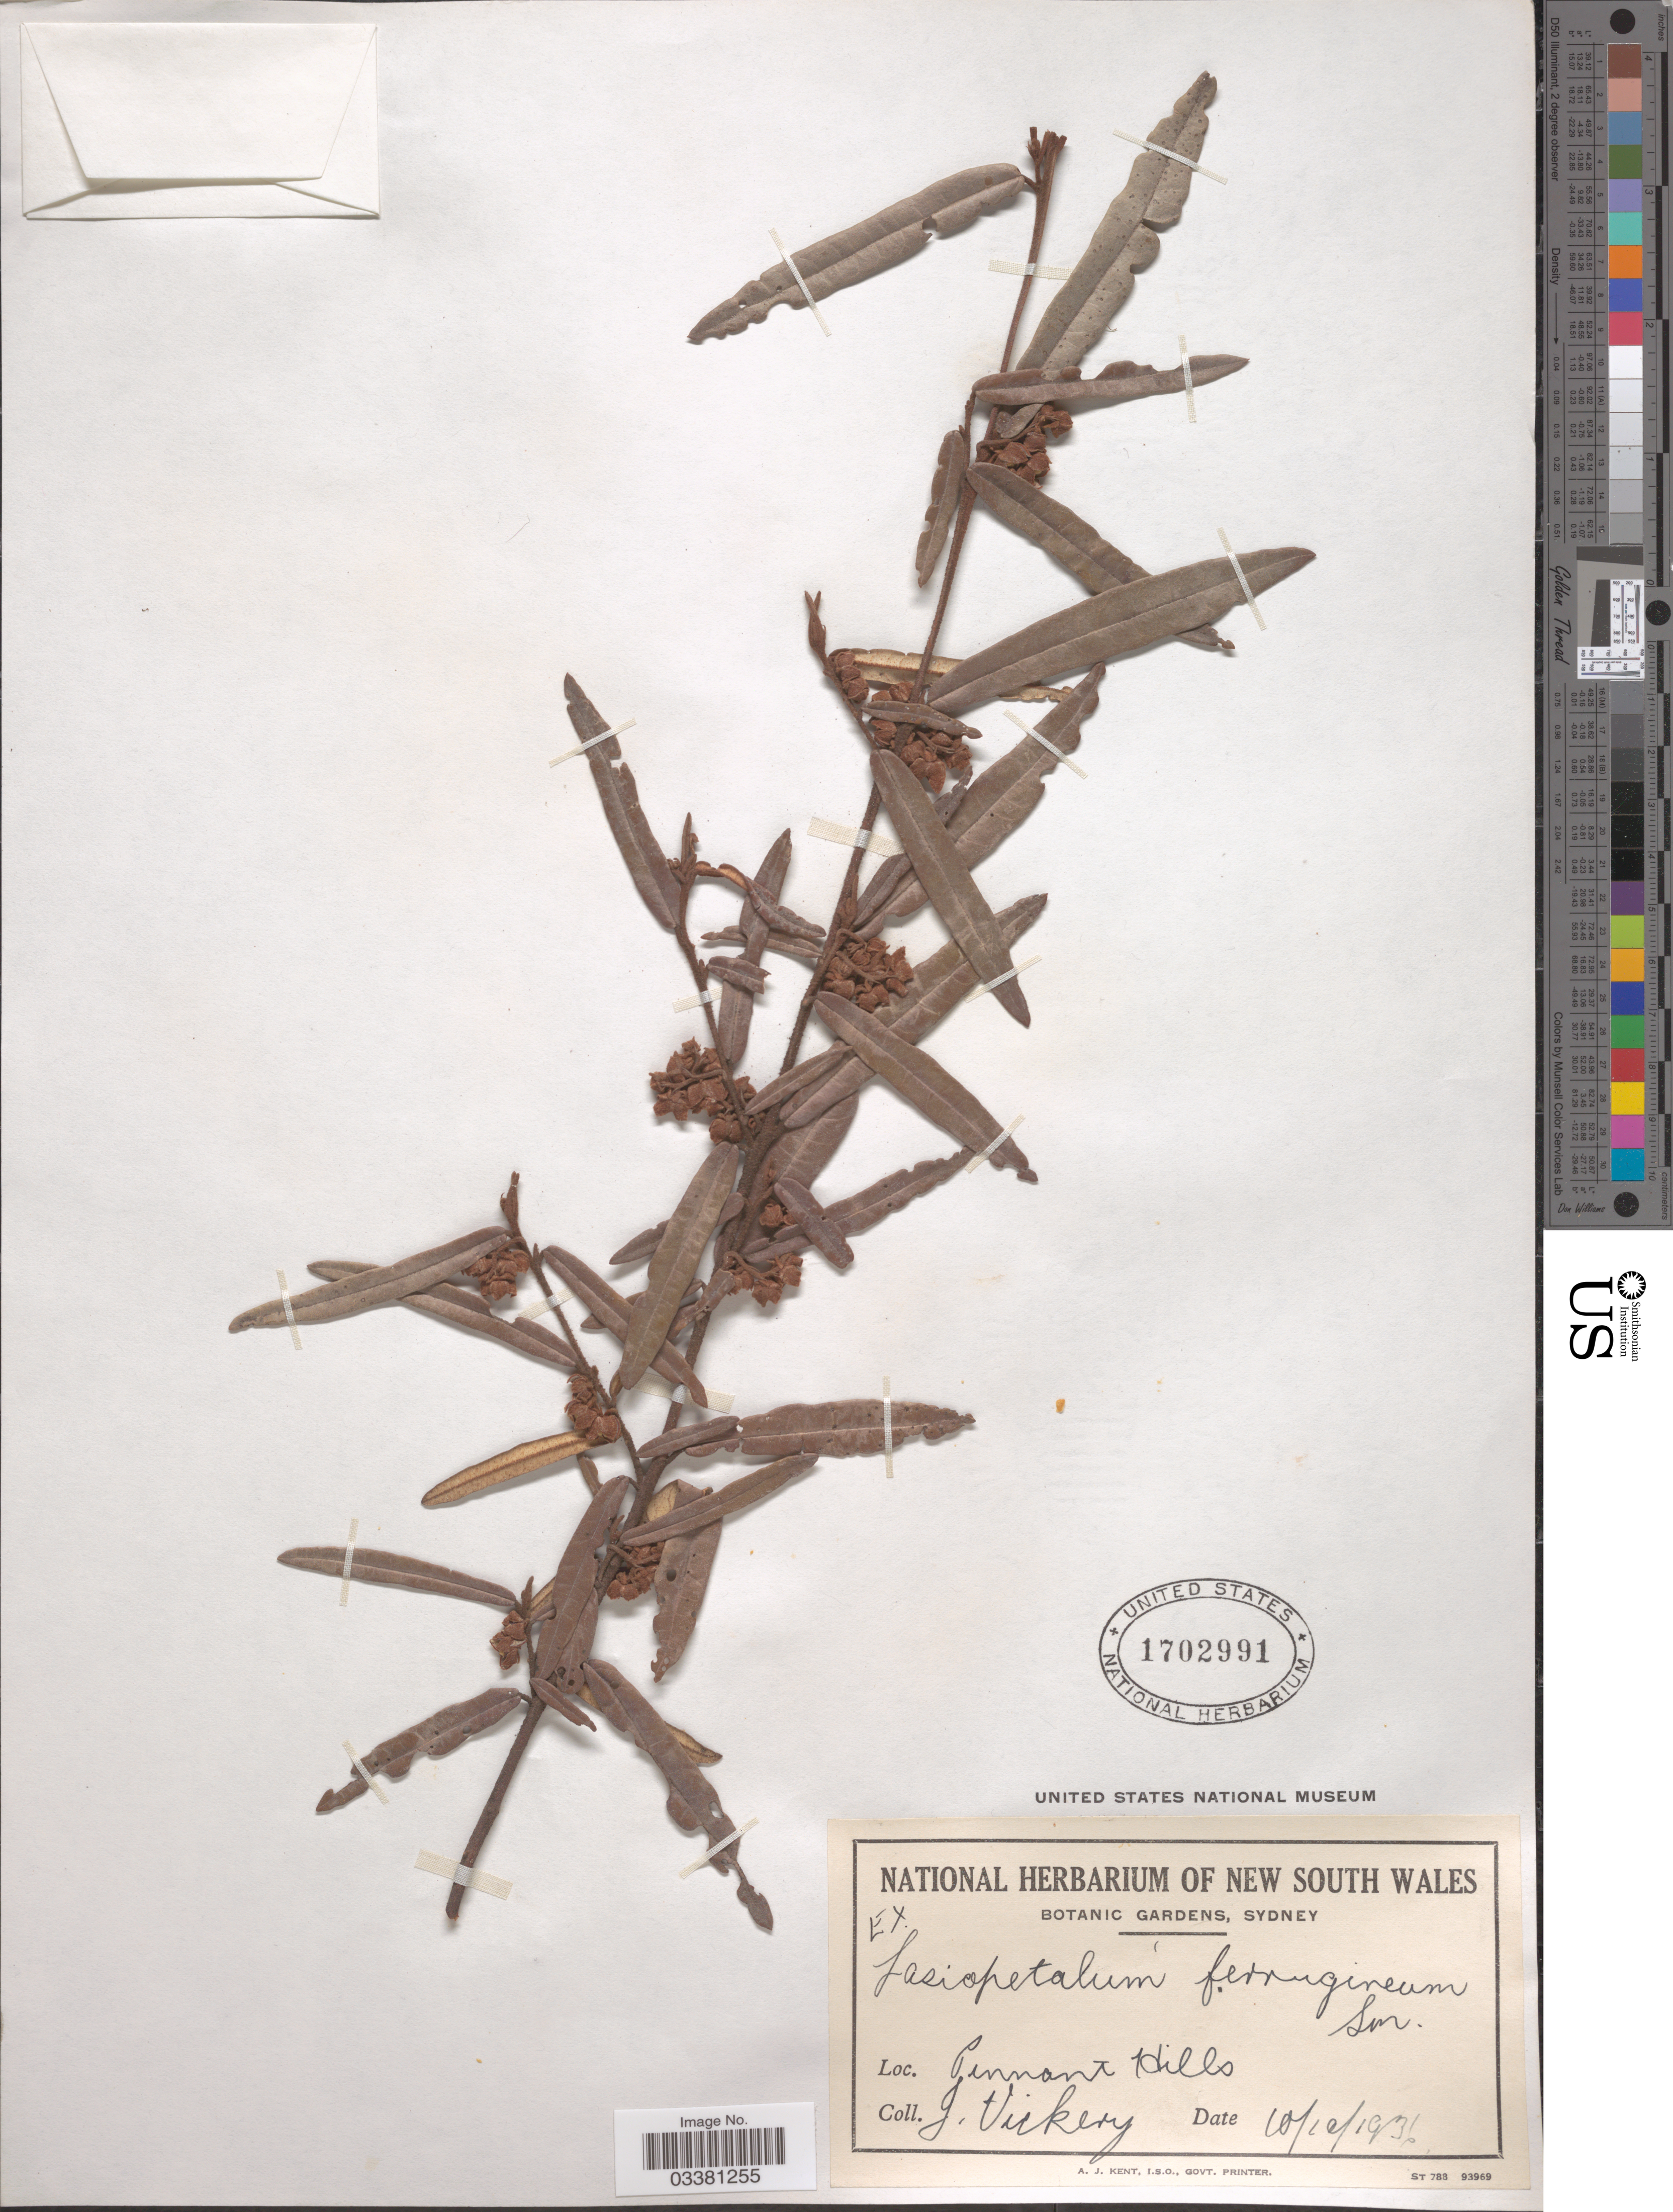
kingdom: Plantae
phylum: Tracheophyta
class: Magnoliopsida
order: Malvales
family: Malvaceae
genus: Lasiopetalum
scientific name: Lasiopetalum ferrugineum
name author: Sm. ex Andrews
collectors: J. Vickery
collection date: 1936-12-10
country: Australia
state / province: New South Wales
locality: Pennant Hills.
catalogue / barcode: US 1702991